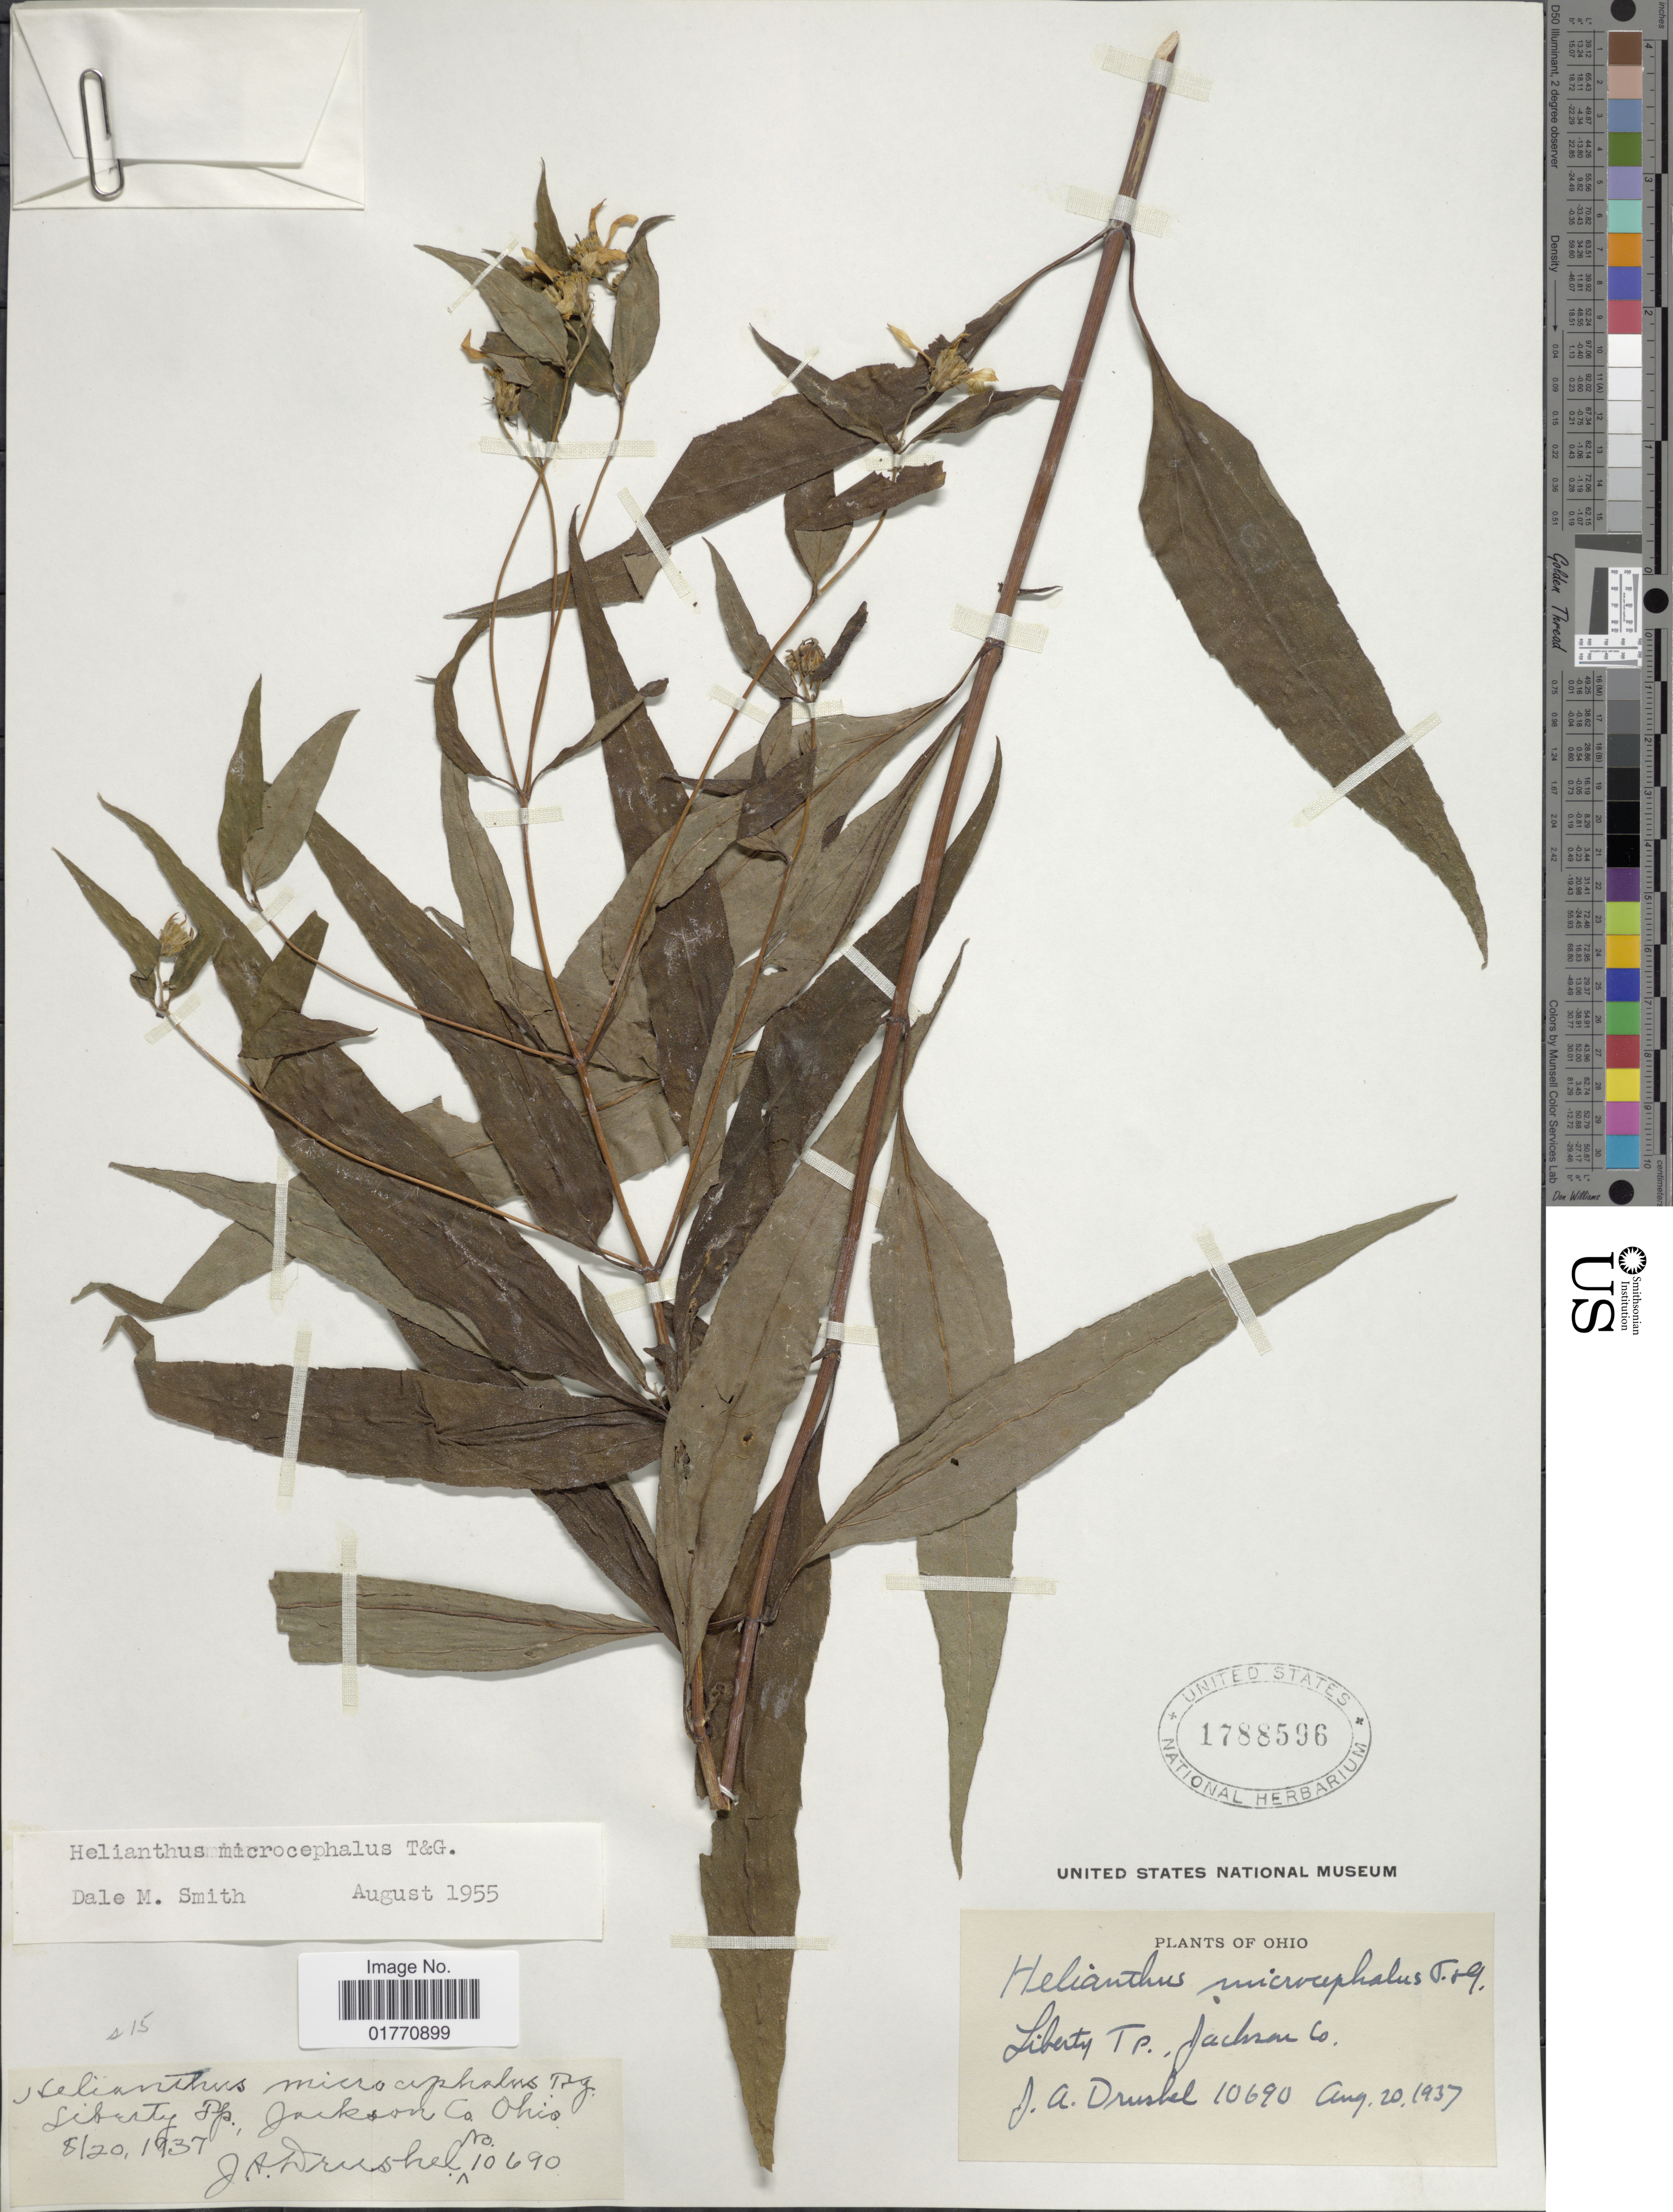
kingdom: Plantae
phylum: Tracheophyta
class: Magnoliopsida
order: Asterales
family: Asteraceae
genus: Helianthus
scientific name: Helianthus microcephalus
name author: Torr. & A. Gray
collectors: J. A. Drushel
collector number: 10690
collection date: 1937-08-20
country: United States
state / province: Ohio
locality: Liberty T.P., Jackson Co.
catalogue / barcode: US 1788596